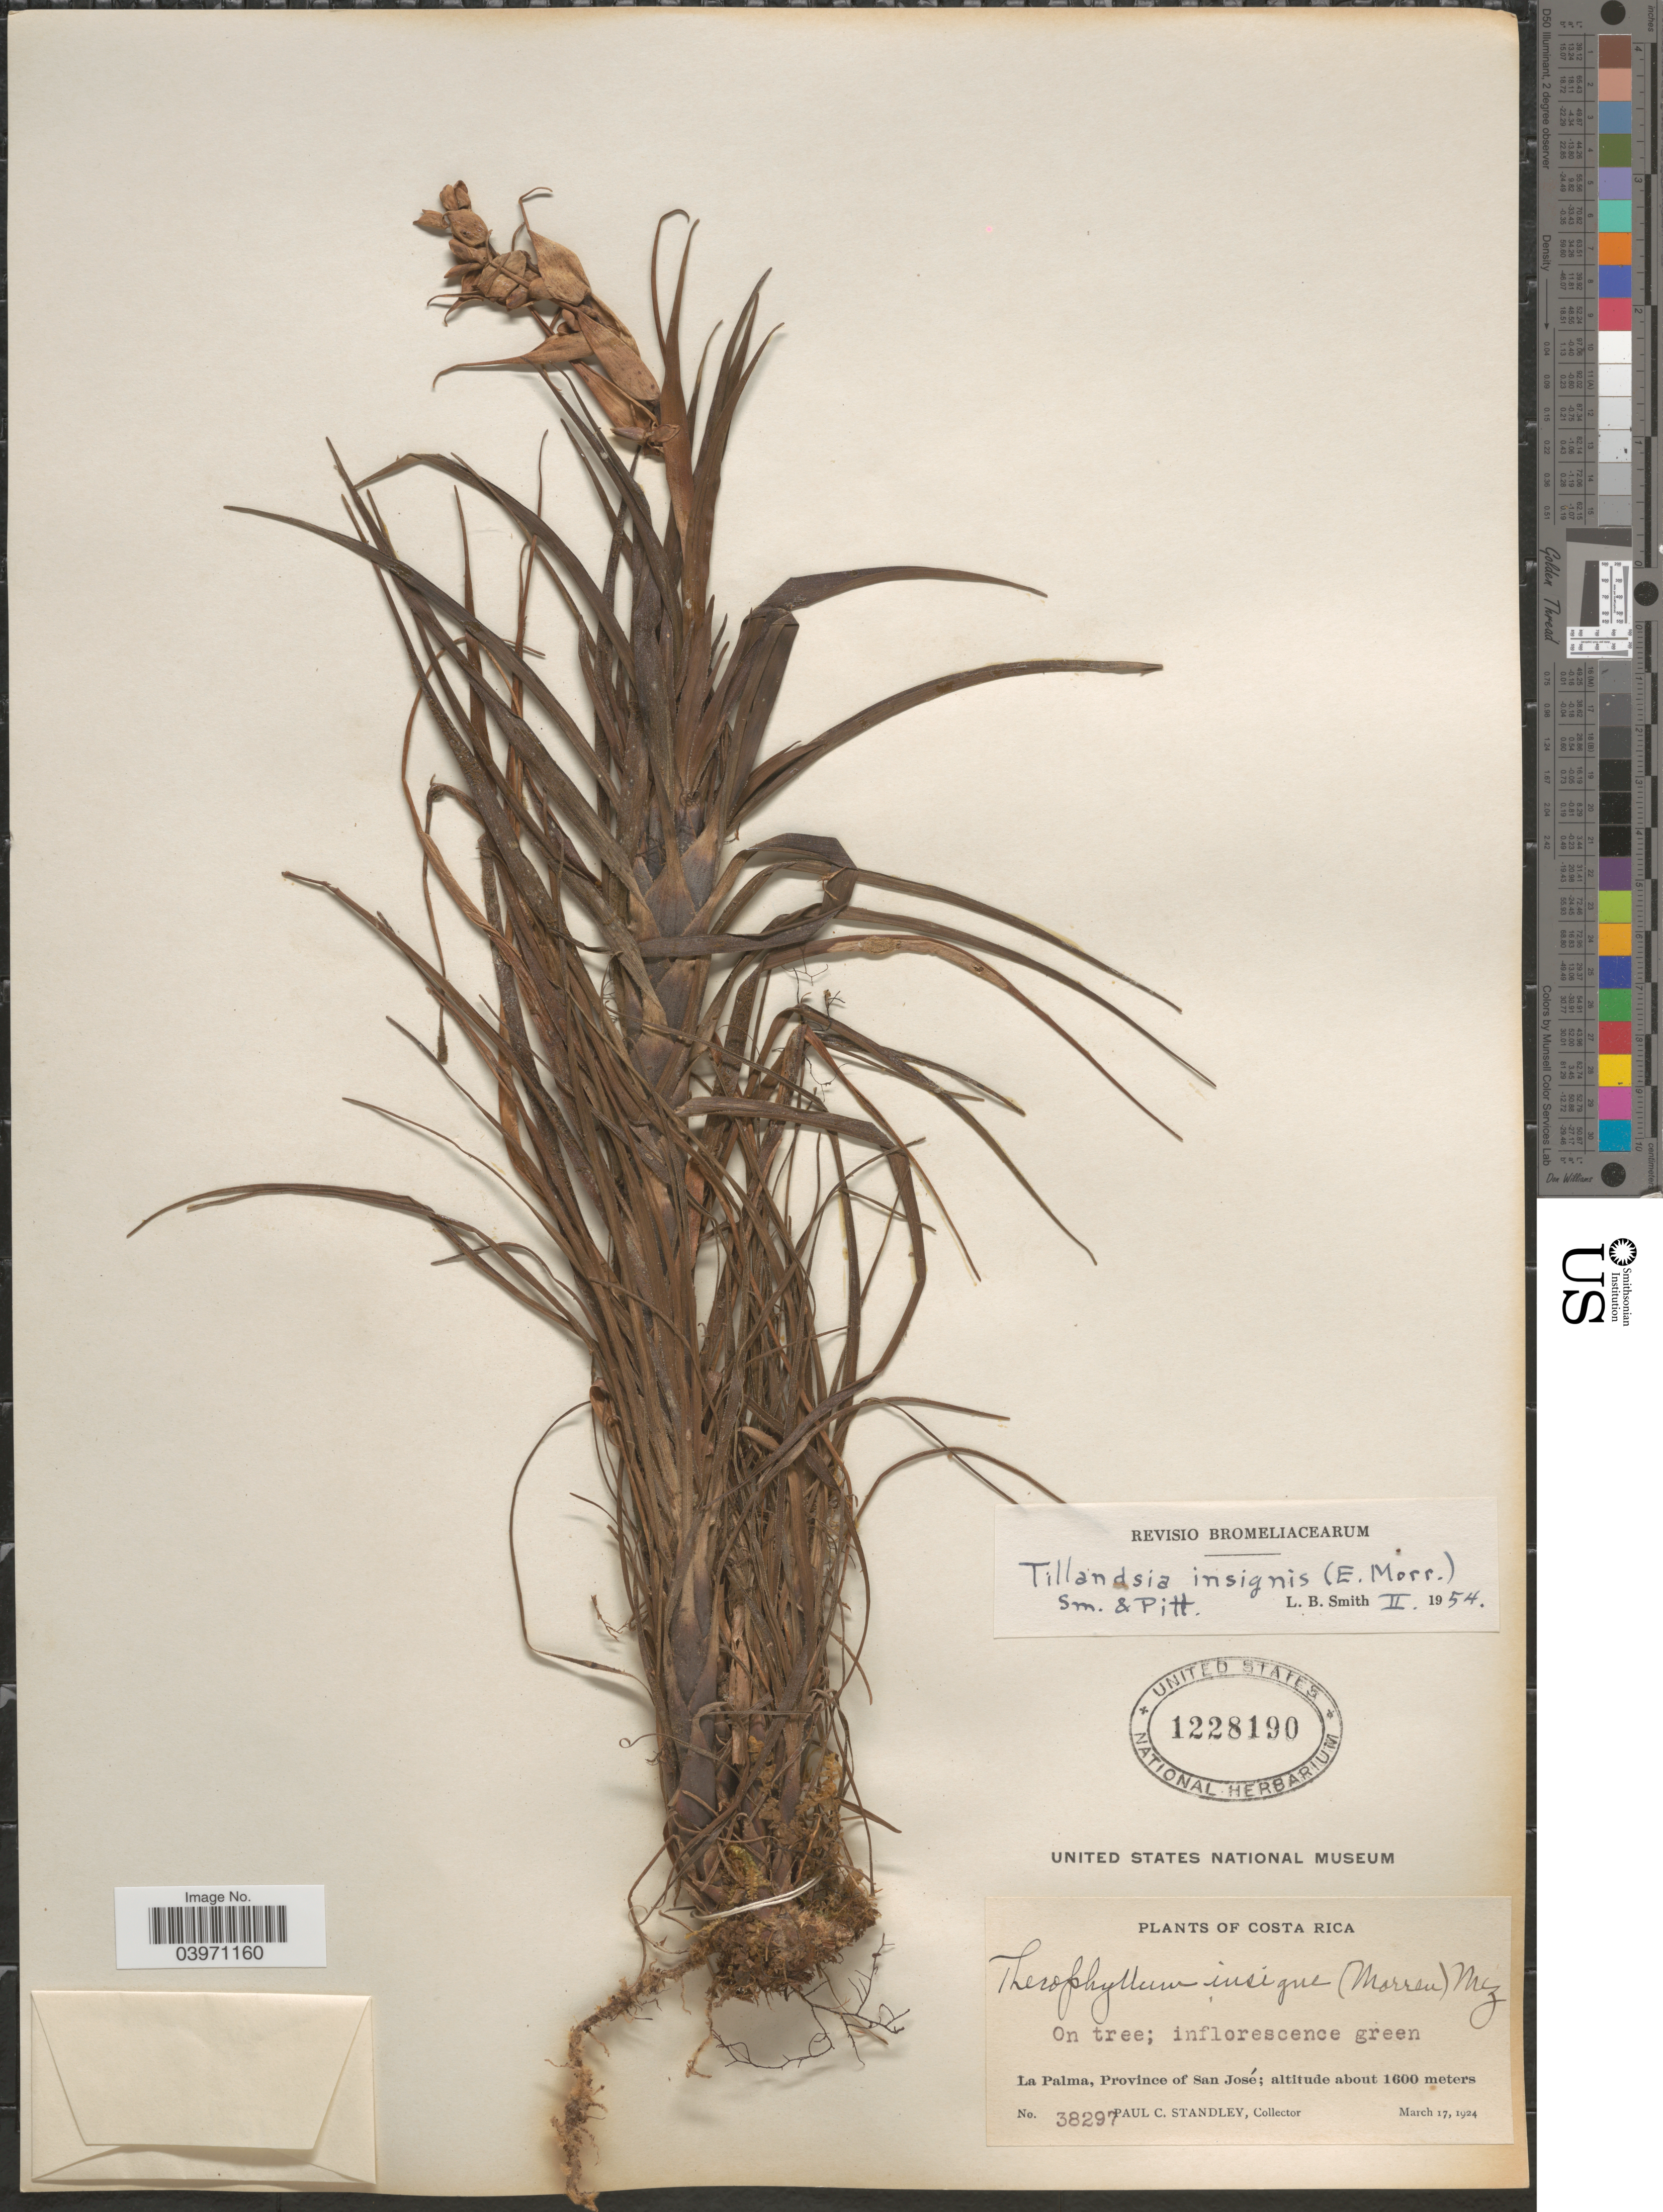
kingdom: Plantae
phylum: Tracheophyta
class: Liliopsida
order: Poales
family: Bromeliaceae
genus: Tillandsia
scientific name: Tillandsia insignis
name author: (Mez) L.B. Sm. & Pittendr.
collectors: P. C. Standley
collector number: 38297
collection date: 1924-03-17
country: Costa Rica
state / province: San José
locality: La Palma.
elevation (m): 1600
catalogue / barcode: US 1228190